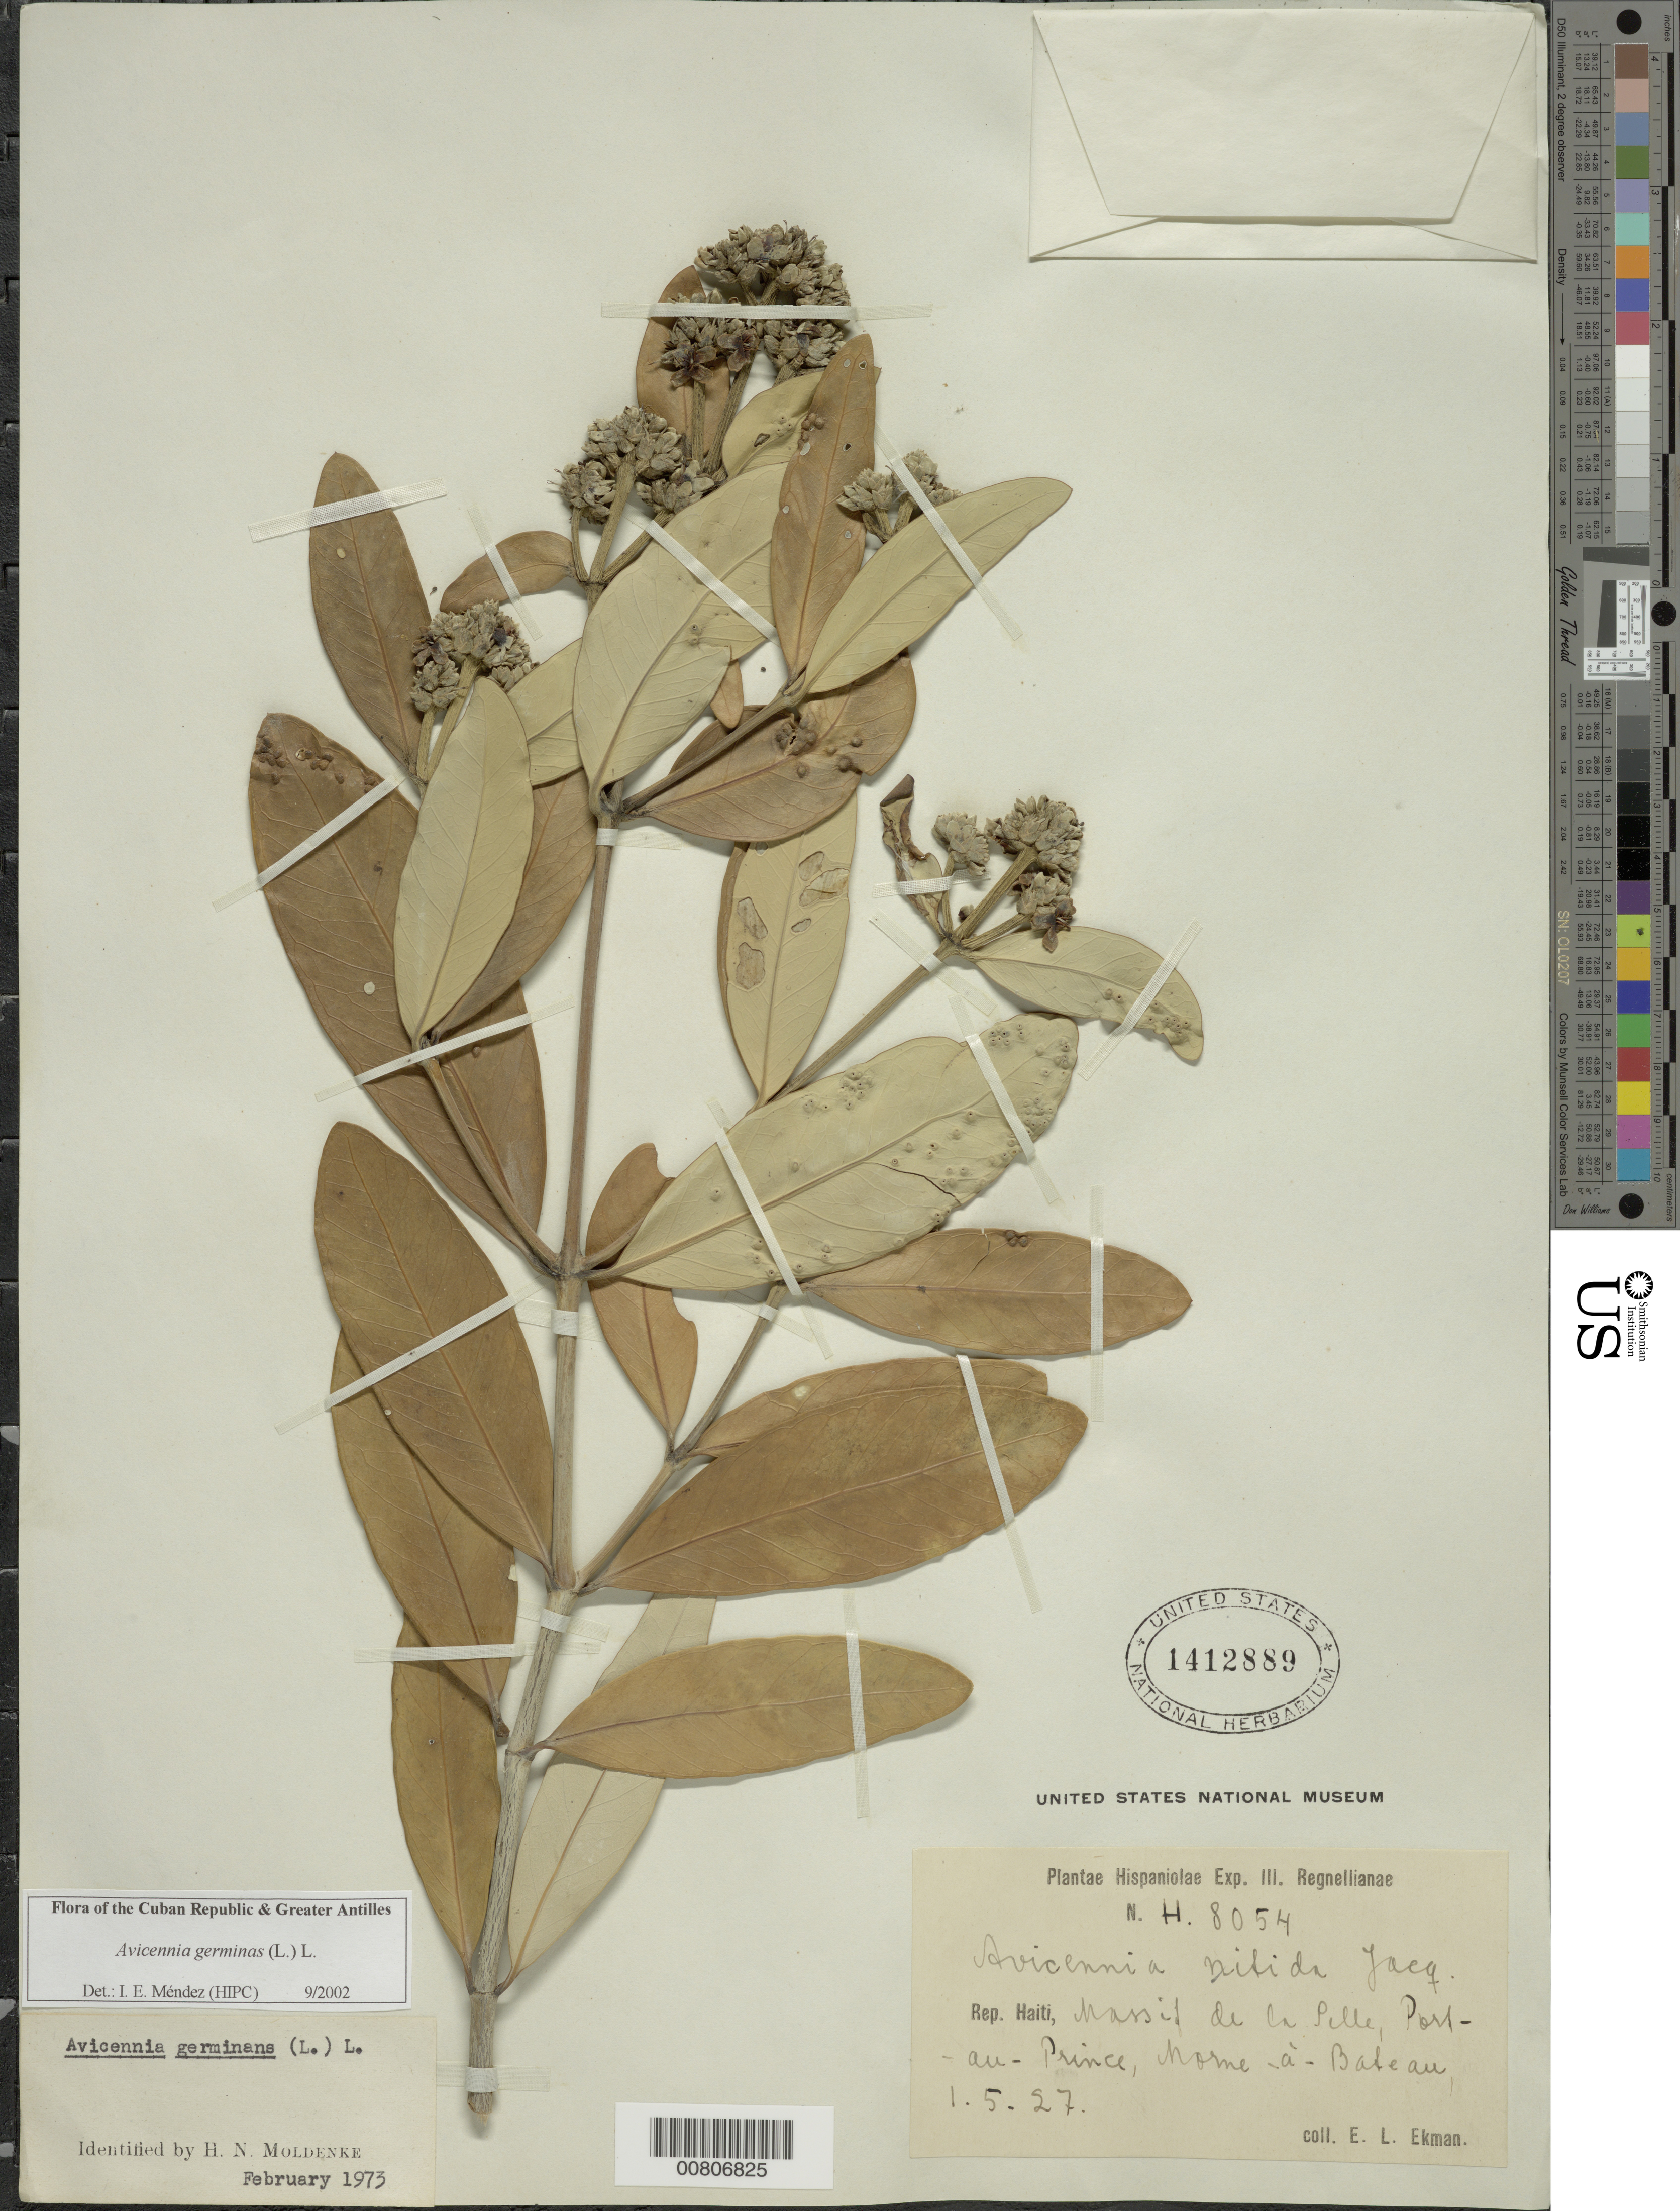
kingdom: Plantae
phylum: Tracheophyta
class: Magnoliopsida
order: Lamiales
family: Acanthaceae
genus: Avicennia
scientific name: Avicennia germinans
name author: (L.) L.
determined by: Méndez, Isidro E., (HIPC)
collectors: E. L. Ekman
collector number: H 8054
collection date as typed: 01 May 1927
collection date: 1927-05-01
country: Haiti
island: Hispaniola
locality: Massif de la Selle, Port au Prince, Morne à Bateau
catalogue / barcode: US 1412889